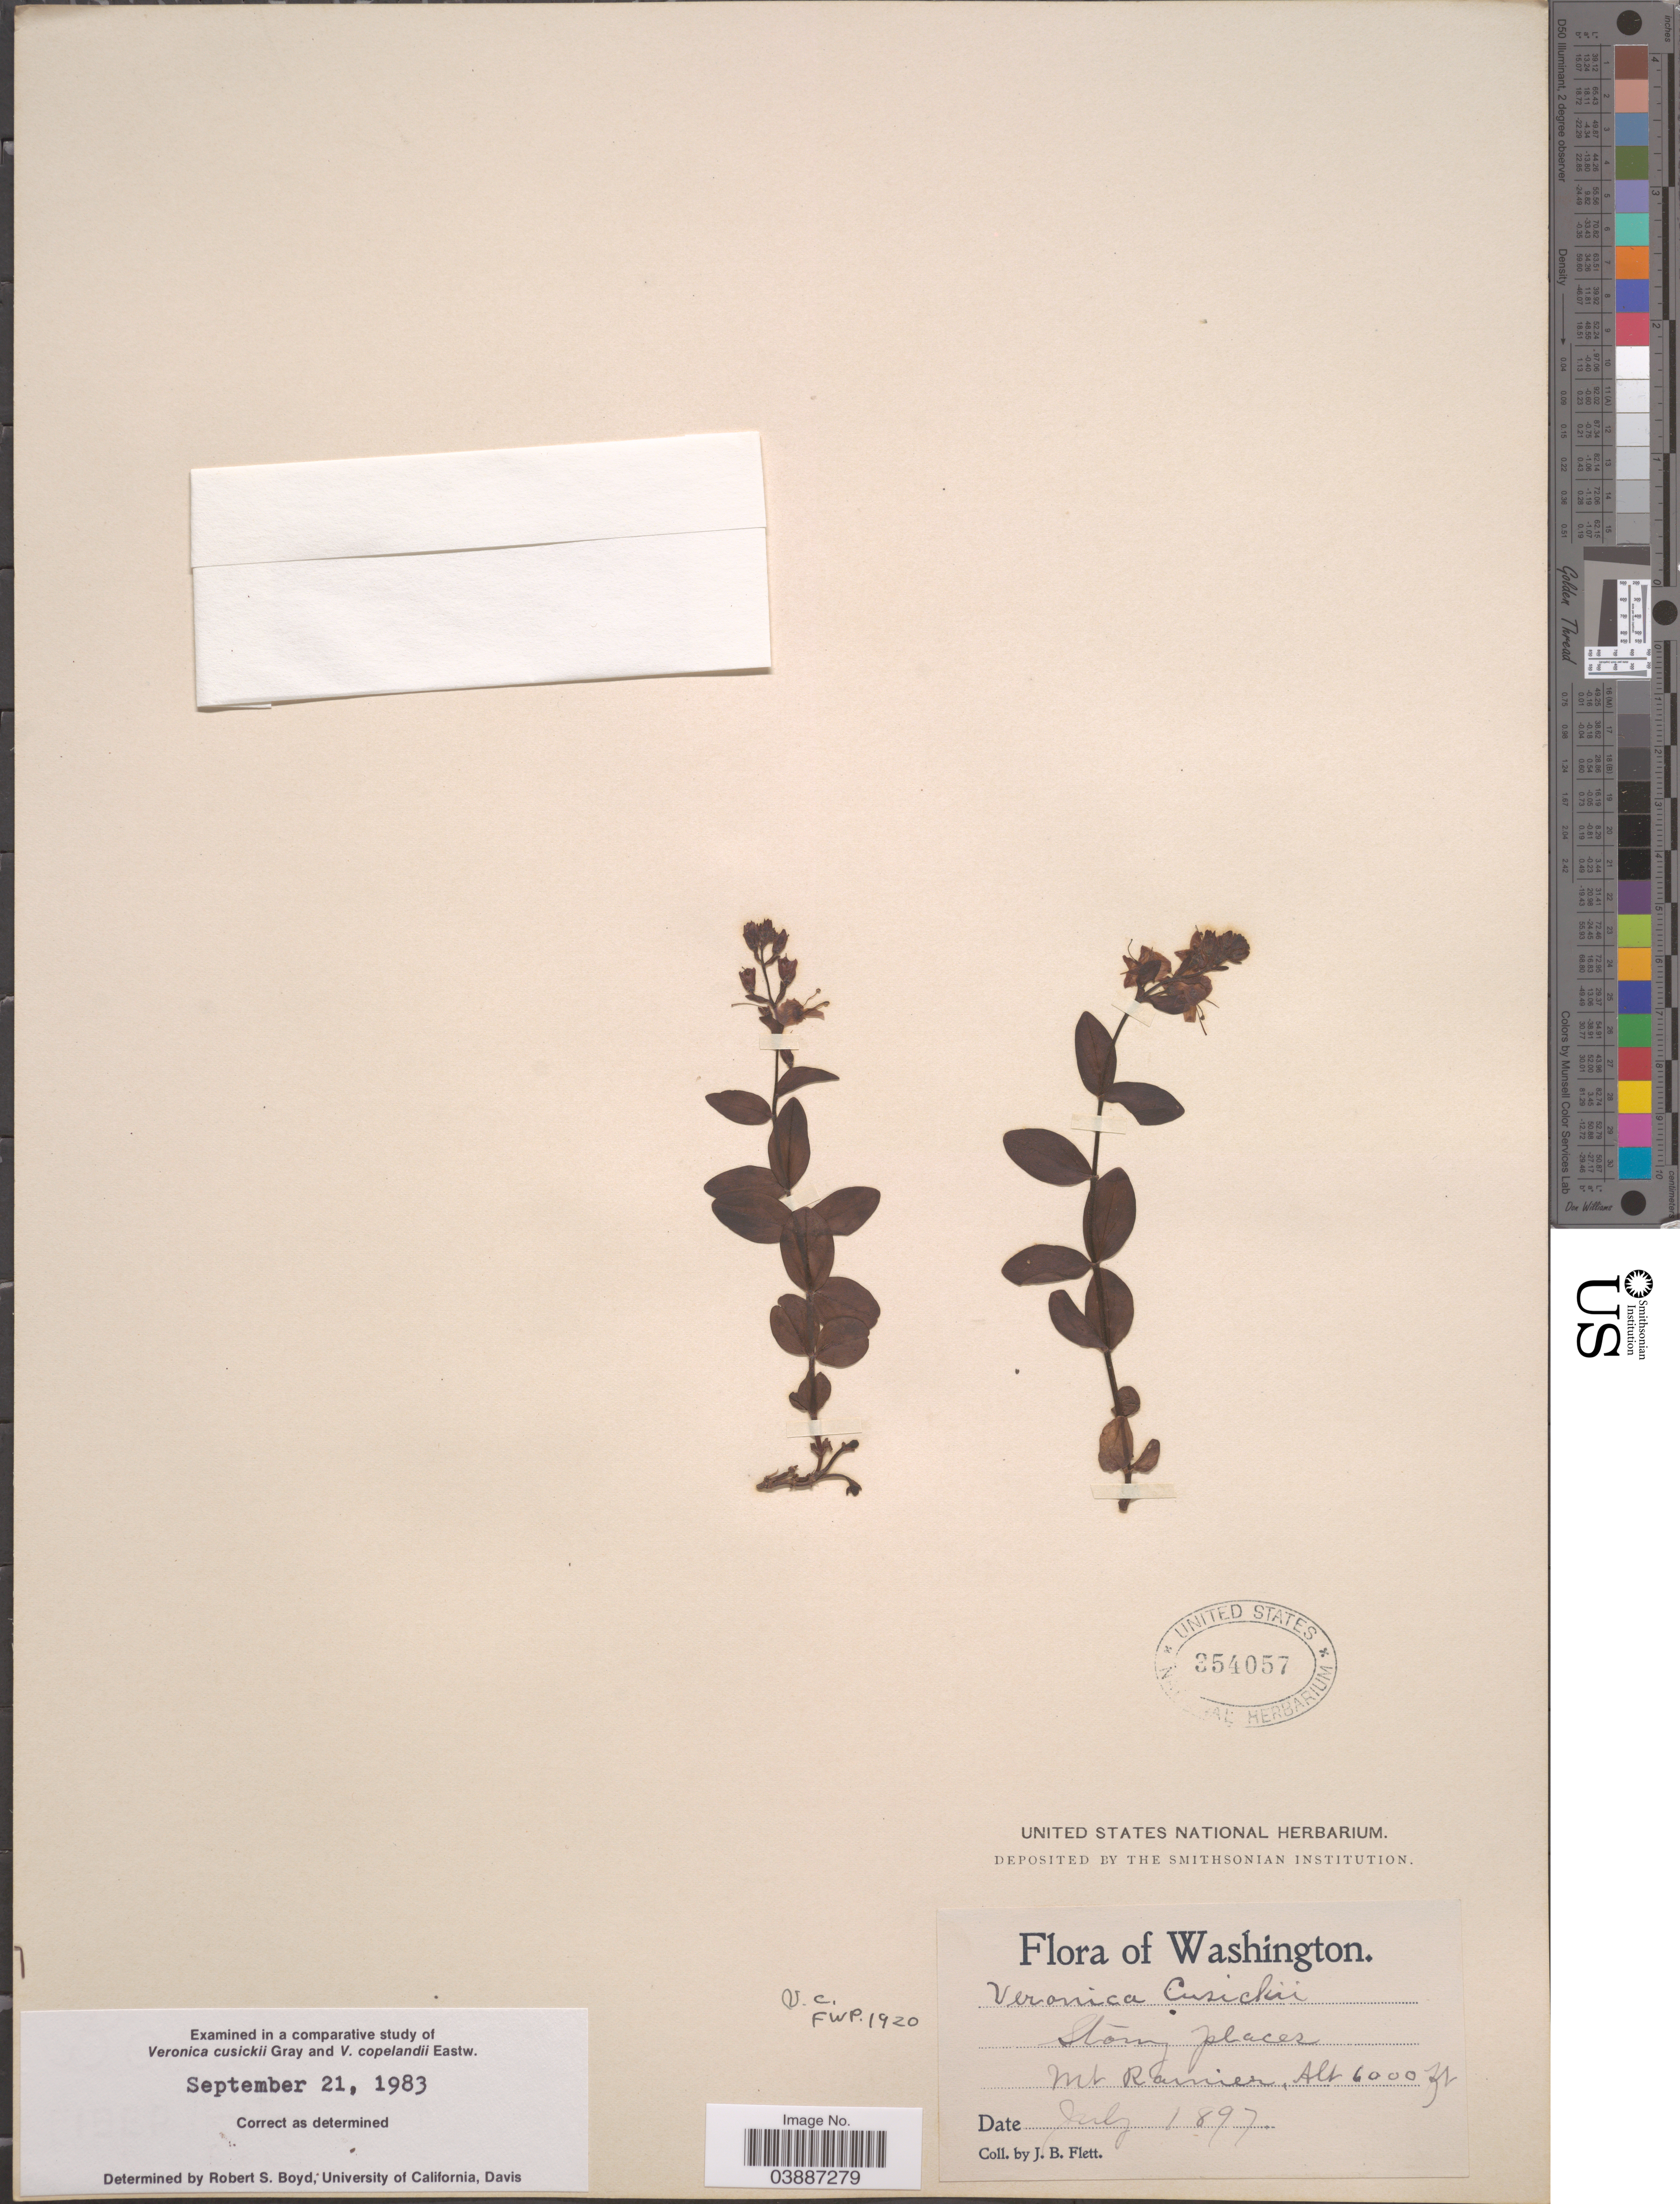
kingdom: Plantae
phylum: Tracheophyta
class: Magnoliopsida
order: Lamiales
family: Plantaginaceae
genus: Veronica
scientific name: Veronica cusickii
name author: A. Gray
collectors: J. Flett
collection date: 1897-07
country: United States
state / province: Washington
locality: Mt. Ranier.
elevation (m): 1829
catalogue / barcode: US 354057